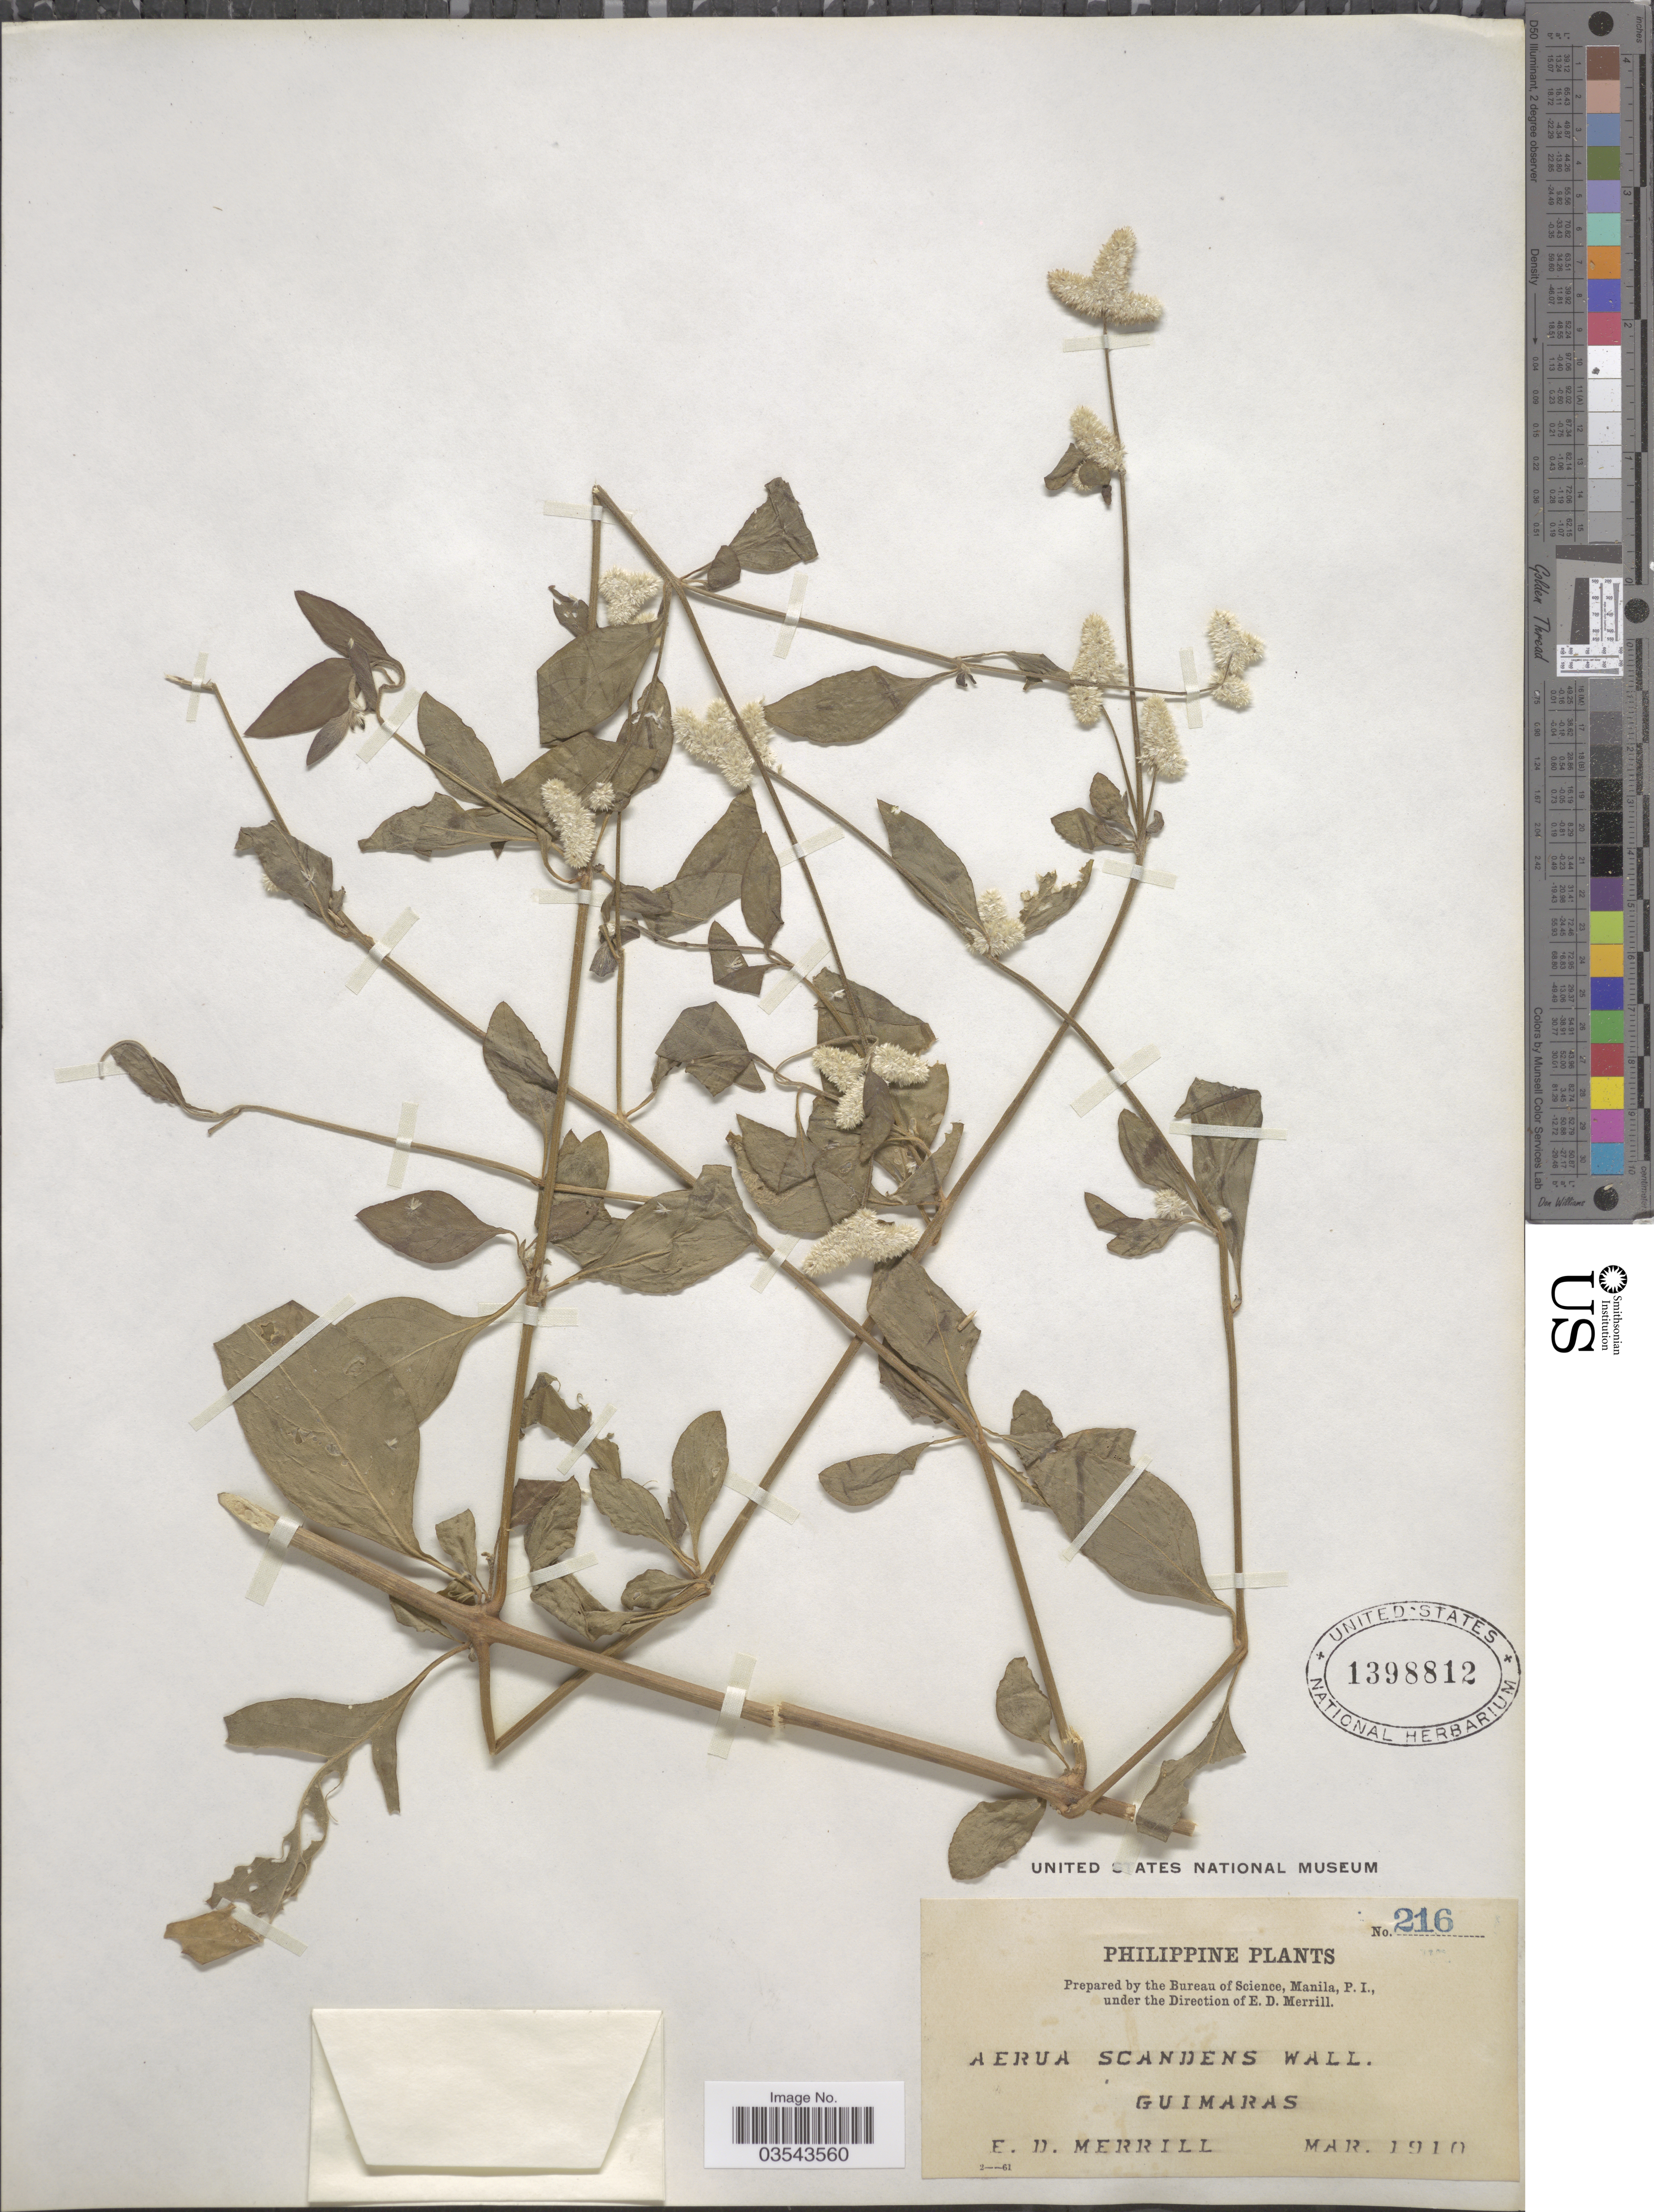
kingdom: Plantae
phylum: Tracheophyta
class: Magnoliopsida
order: Caryophyllales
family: Amaranthaceae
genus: Ouret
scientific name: Ouret sanguinolenta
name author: (L.) Kuntze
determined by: Strong, Mark T., (BOT), Smithsonian Institution - National Museum of Natural History (UNITED STATES)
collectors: E. D. Merrill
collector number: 216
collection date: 1910-03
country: Philippines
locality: Guimaras.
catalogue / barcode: US 1398812